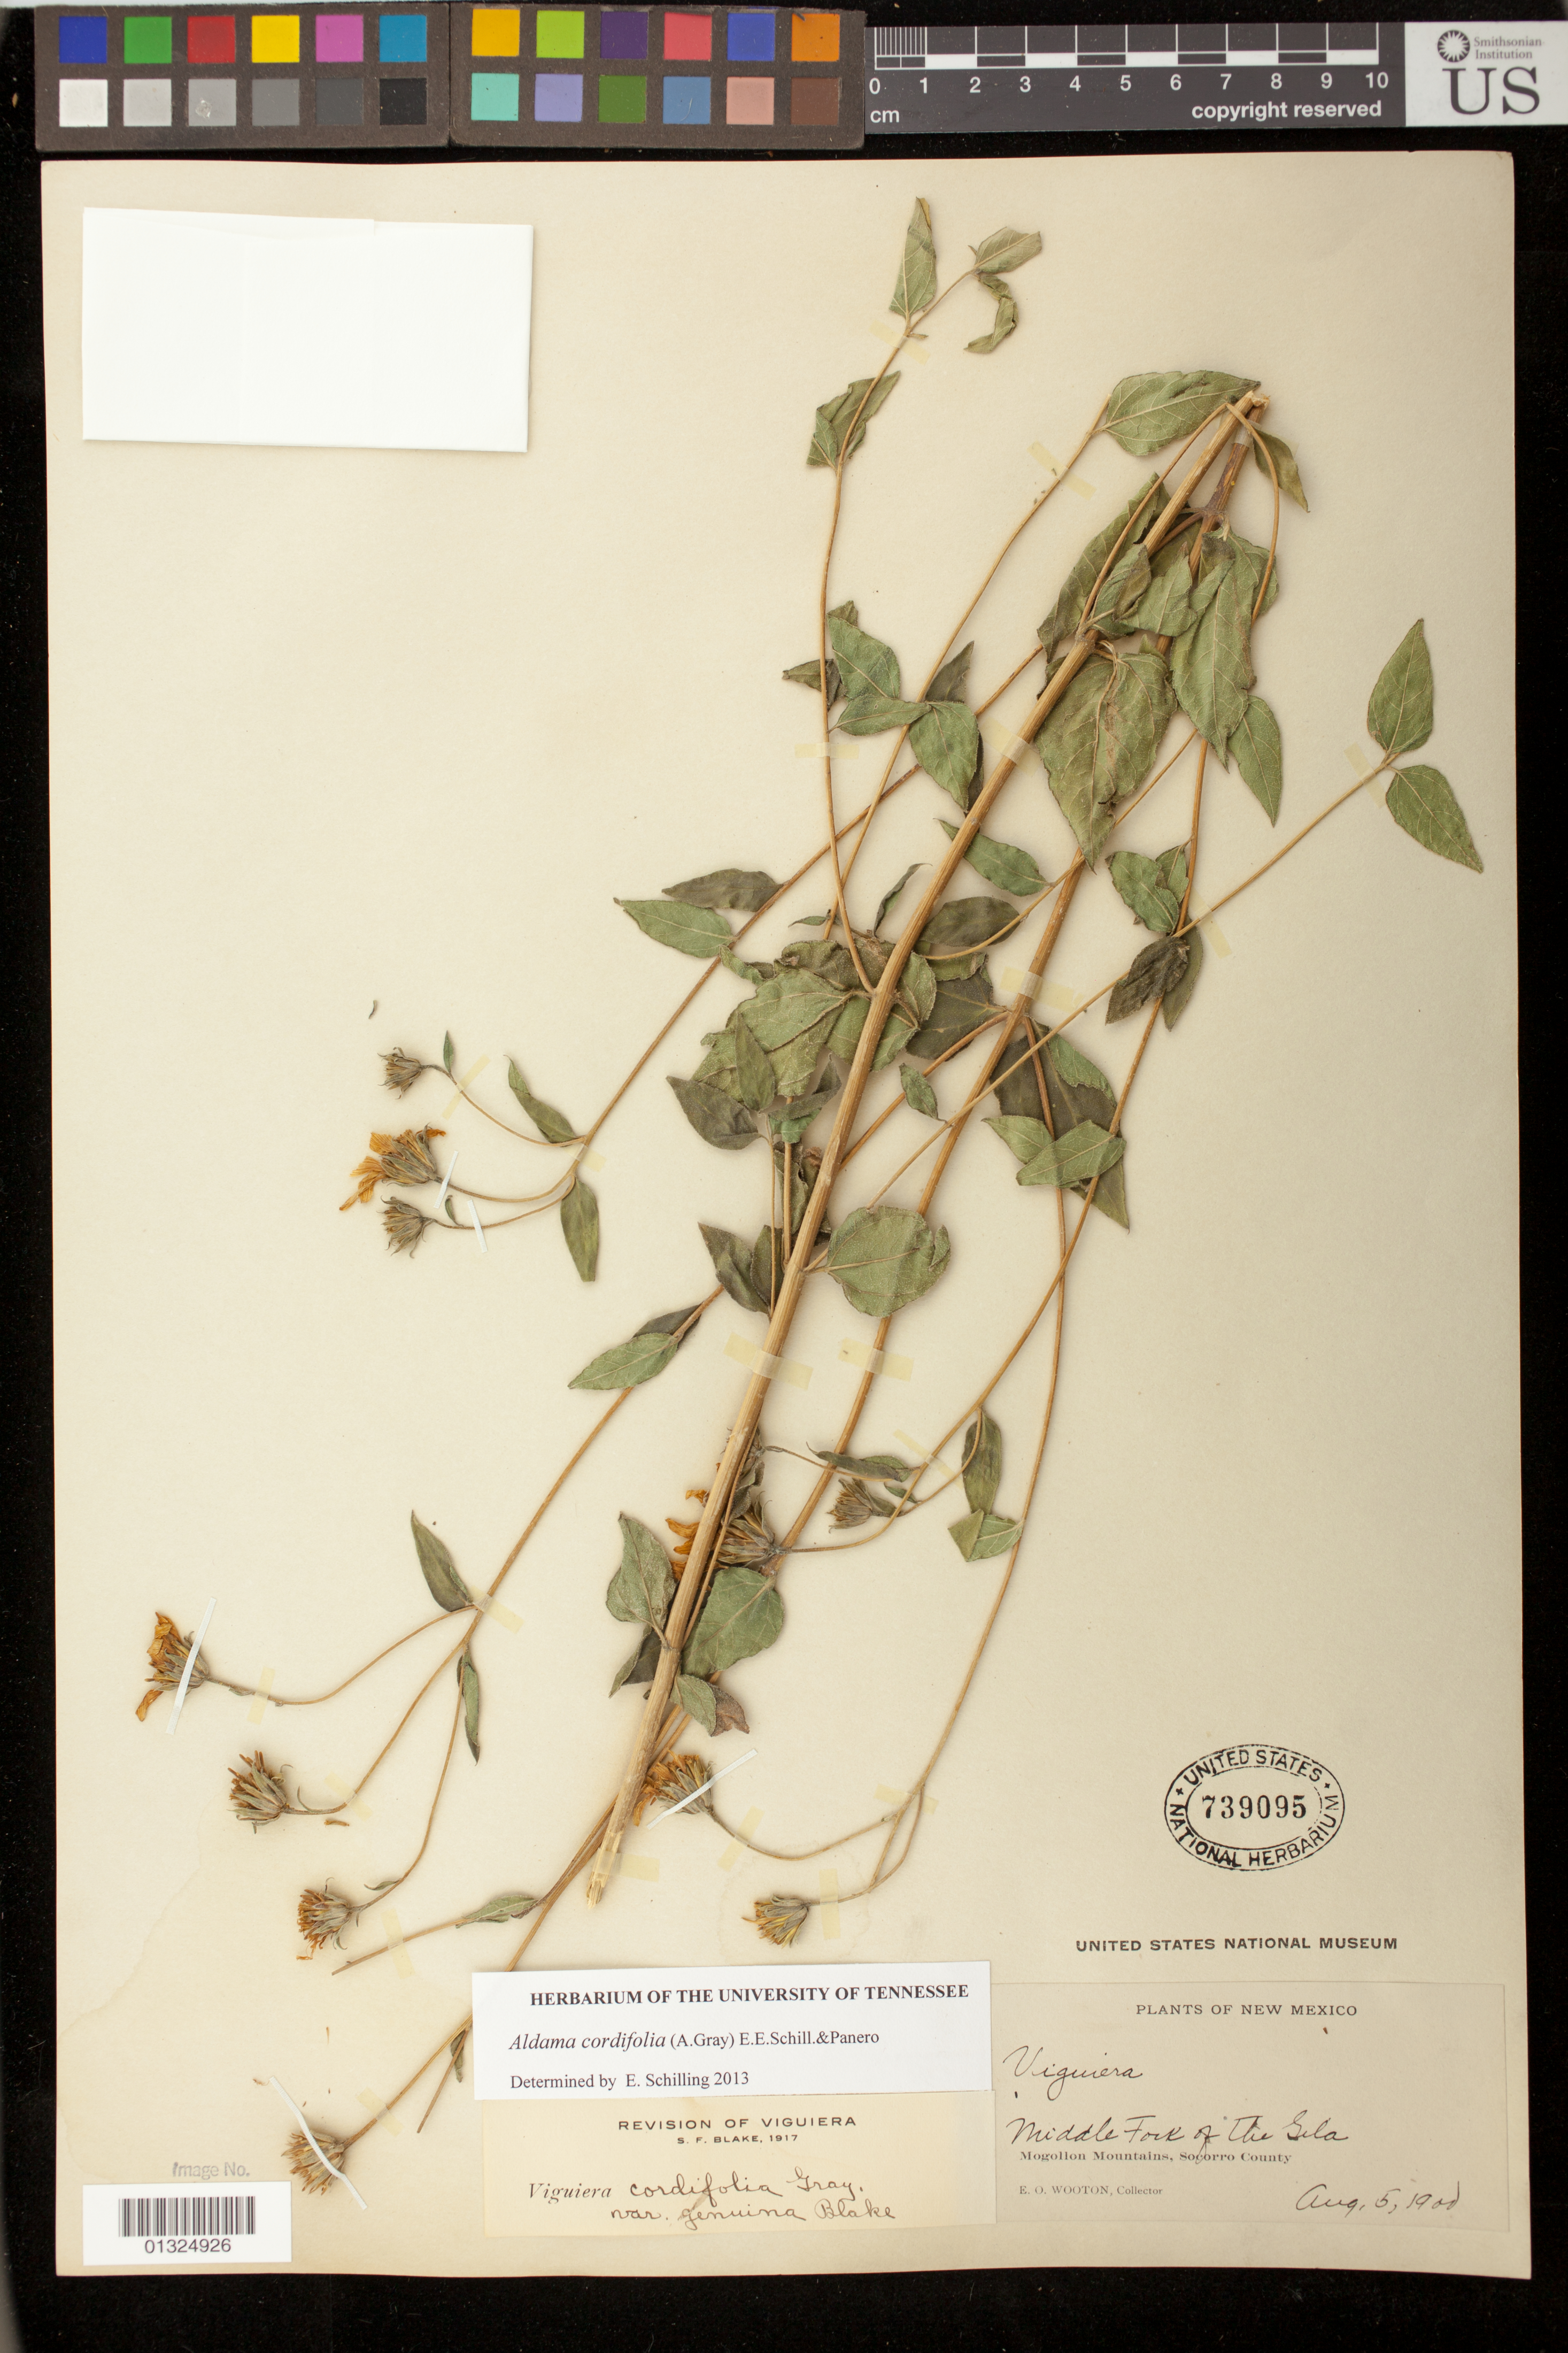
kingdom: Plantae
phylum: Tracheophyta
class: Magnoliopsida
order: Asterales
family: Asteraceae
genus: Aldama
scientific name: Aldama cordifolia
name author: (A. Gray) E.E. Schill. & Panero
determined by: Schilling, E. E.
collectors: E. O. Wooton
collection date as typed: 05 Aug 1900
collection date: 1900-08-05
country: United States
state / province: New Mexico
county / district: Socorro County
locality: Middle fork of Gila River, Mogollon Mountains.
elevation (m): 2100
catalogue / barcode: US 739095